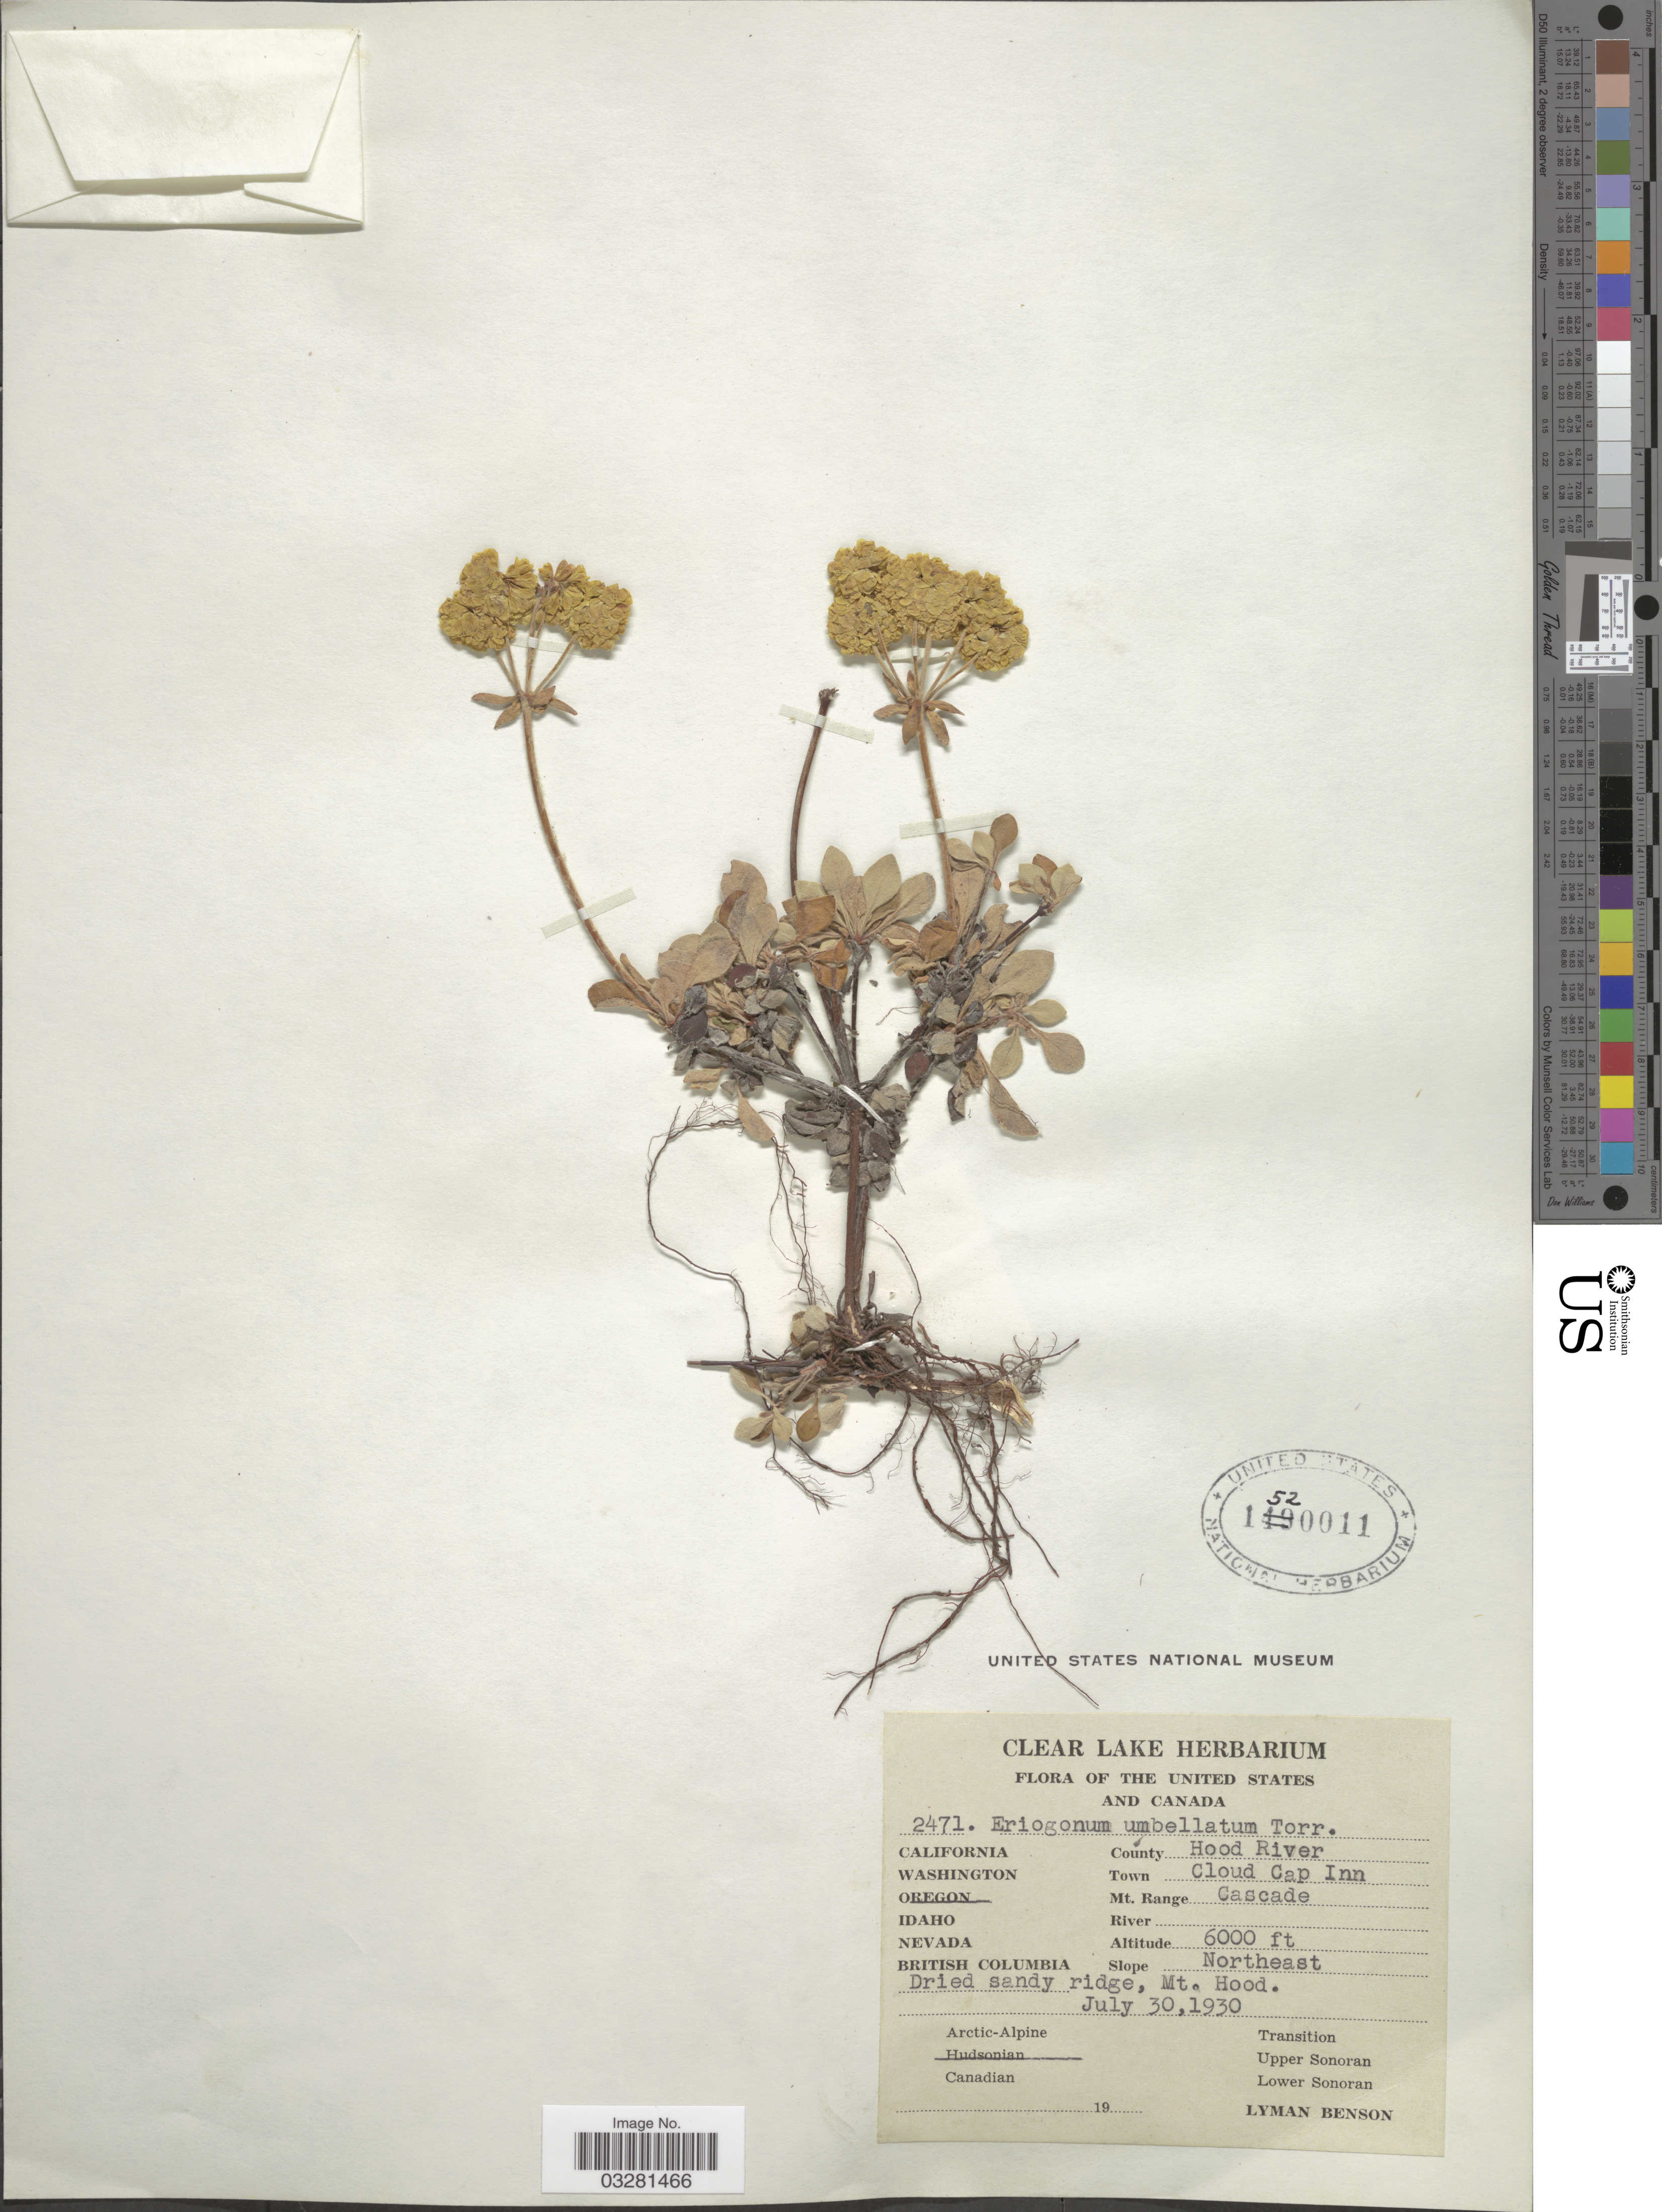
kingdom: Plantae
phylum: Tracheophyta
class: Magnoliopsida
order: Caryophyllales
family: Polygonaceae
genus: Eriogonum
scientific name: Eriogonum umbellatum var. umbellatum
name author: Torr.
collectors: L. D. Benson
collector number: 2471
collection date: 1930-07-30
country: United States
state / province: Oregon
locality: County Hood River. Town Cloud Cap Inn. Mt. Range Cascade. Mt. Hood.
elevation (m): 1829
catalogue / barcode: US 1520011